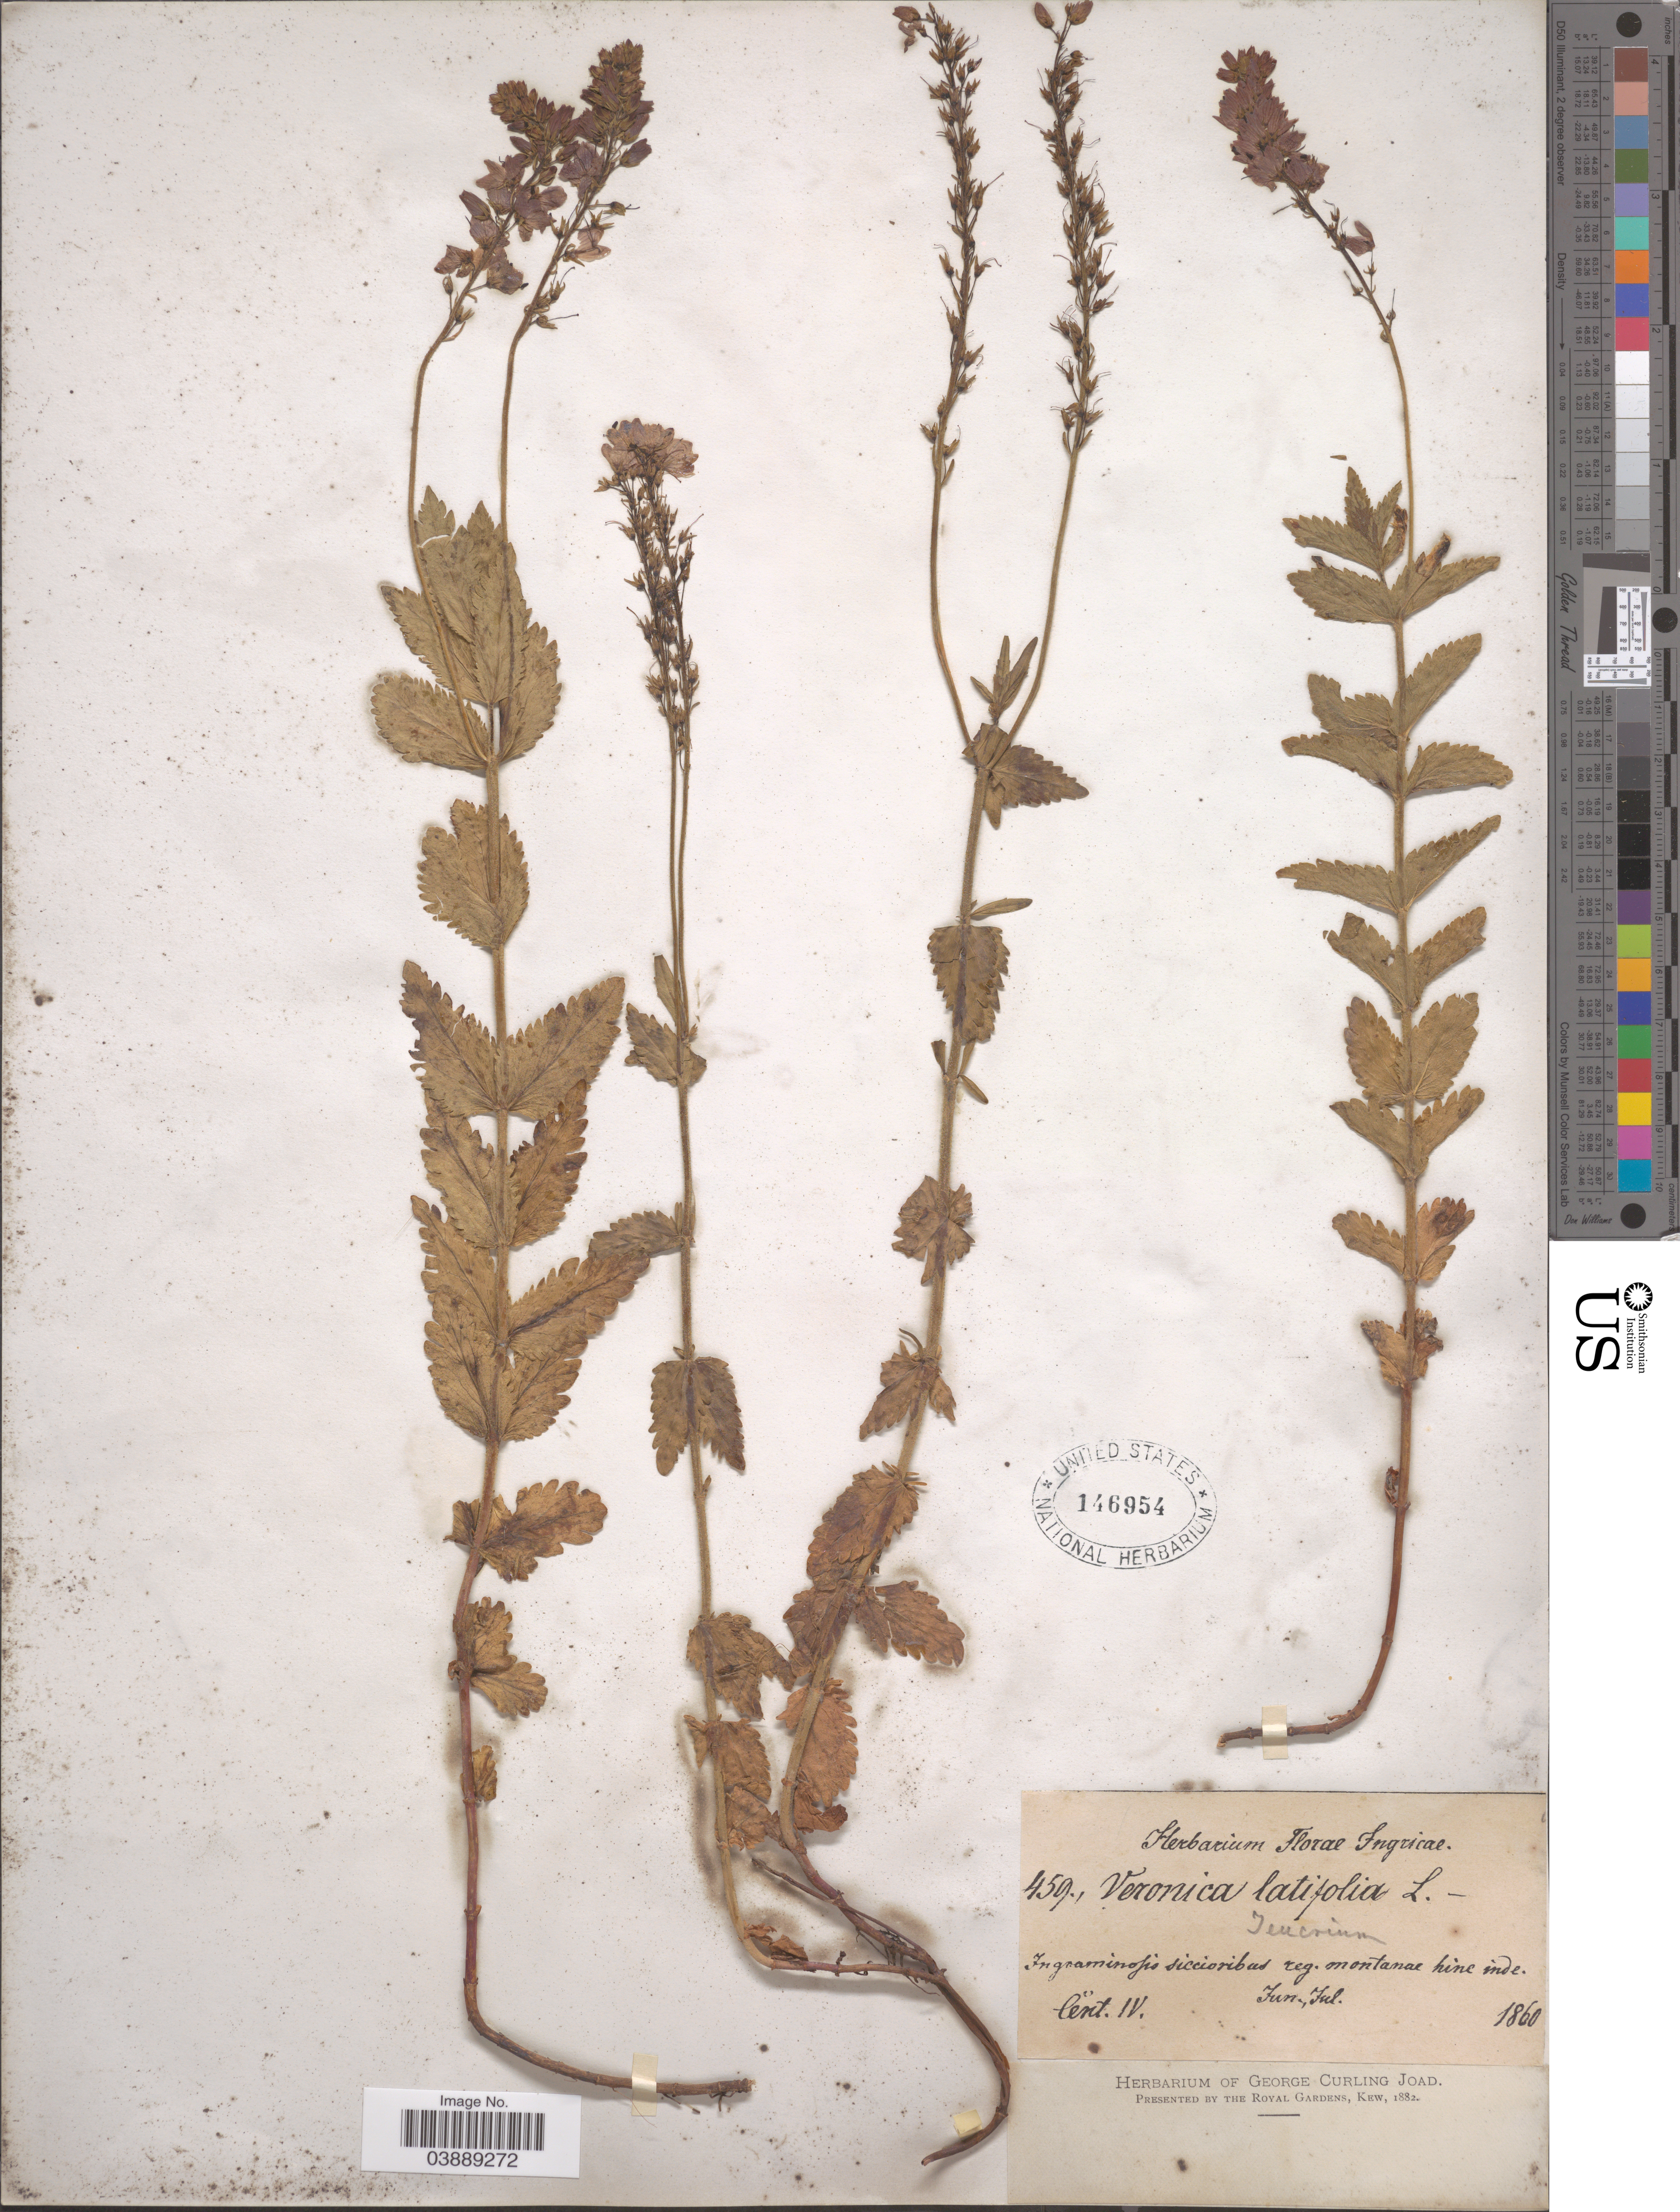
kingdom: Plantae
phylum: Tracheophyta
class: Magnoliopsida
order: Lamiales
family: Plantaginaceae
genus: Veronica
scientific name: Veronica latifolia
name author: L.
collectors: ex herb. Florae Ingricae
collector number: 459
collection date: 1860-06/1860-07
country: Ukraine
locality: In graminosis siccioribus reg. montanae hine inde.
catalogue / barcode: US 146954